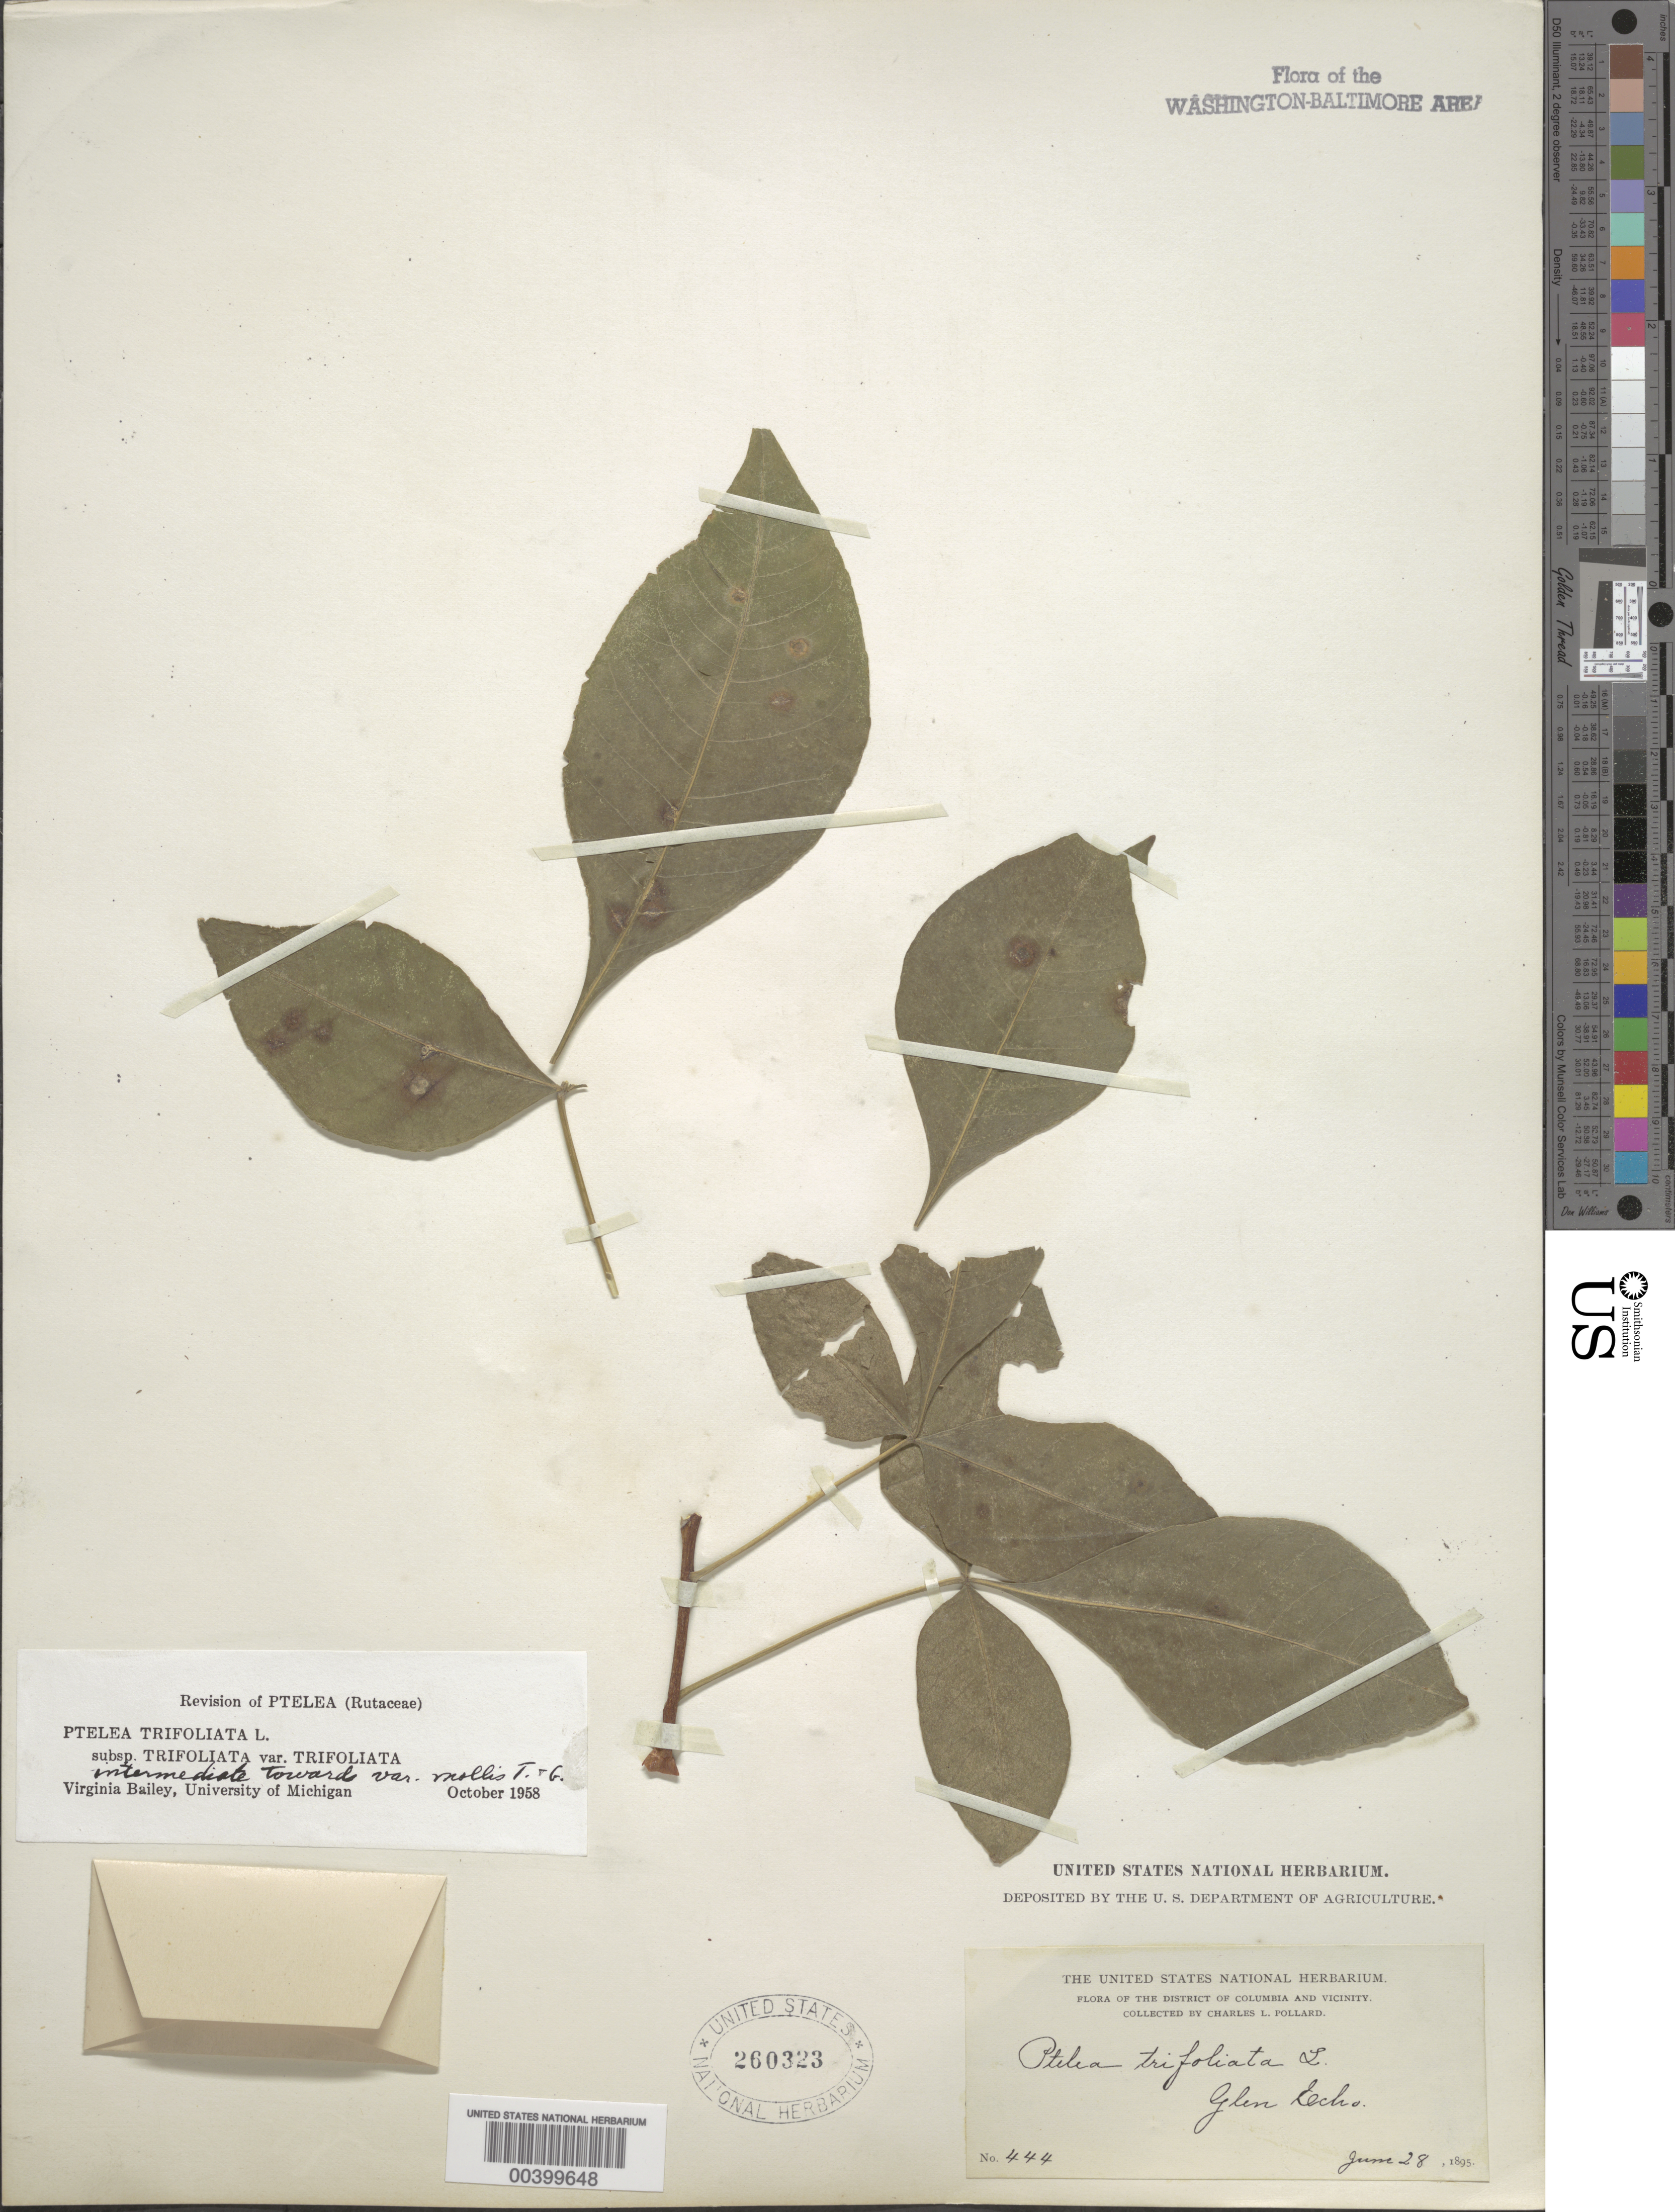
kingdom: Plantae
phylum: Tracheophyta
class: Magnoliopsida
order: Sapindales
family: Rutaceae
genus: Ptelea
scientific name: Ptelea trifoliata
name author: L.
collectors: C. L. Pollard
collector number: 444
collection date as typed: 28 Jun 1895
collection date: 1895-06-28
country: United States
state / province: Maryland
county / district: Montgomery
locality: Glen Echo C. & O. Canal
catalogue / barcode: US 260323